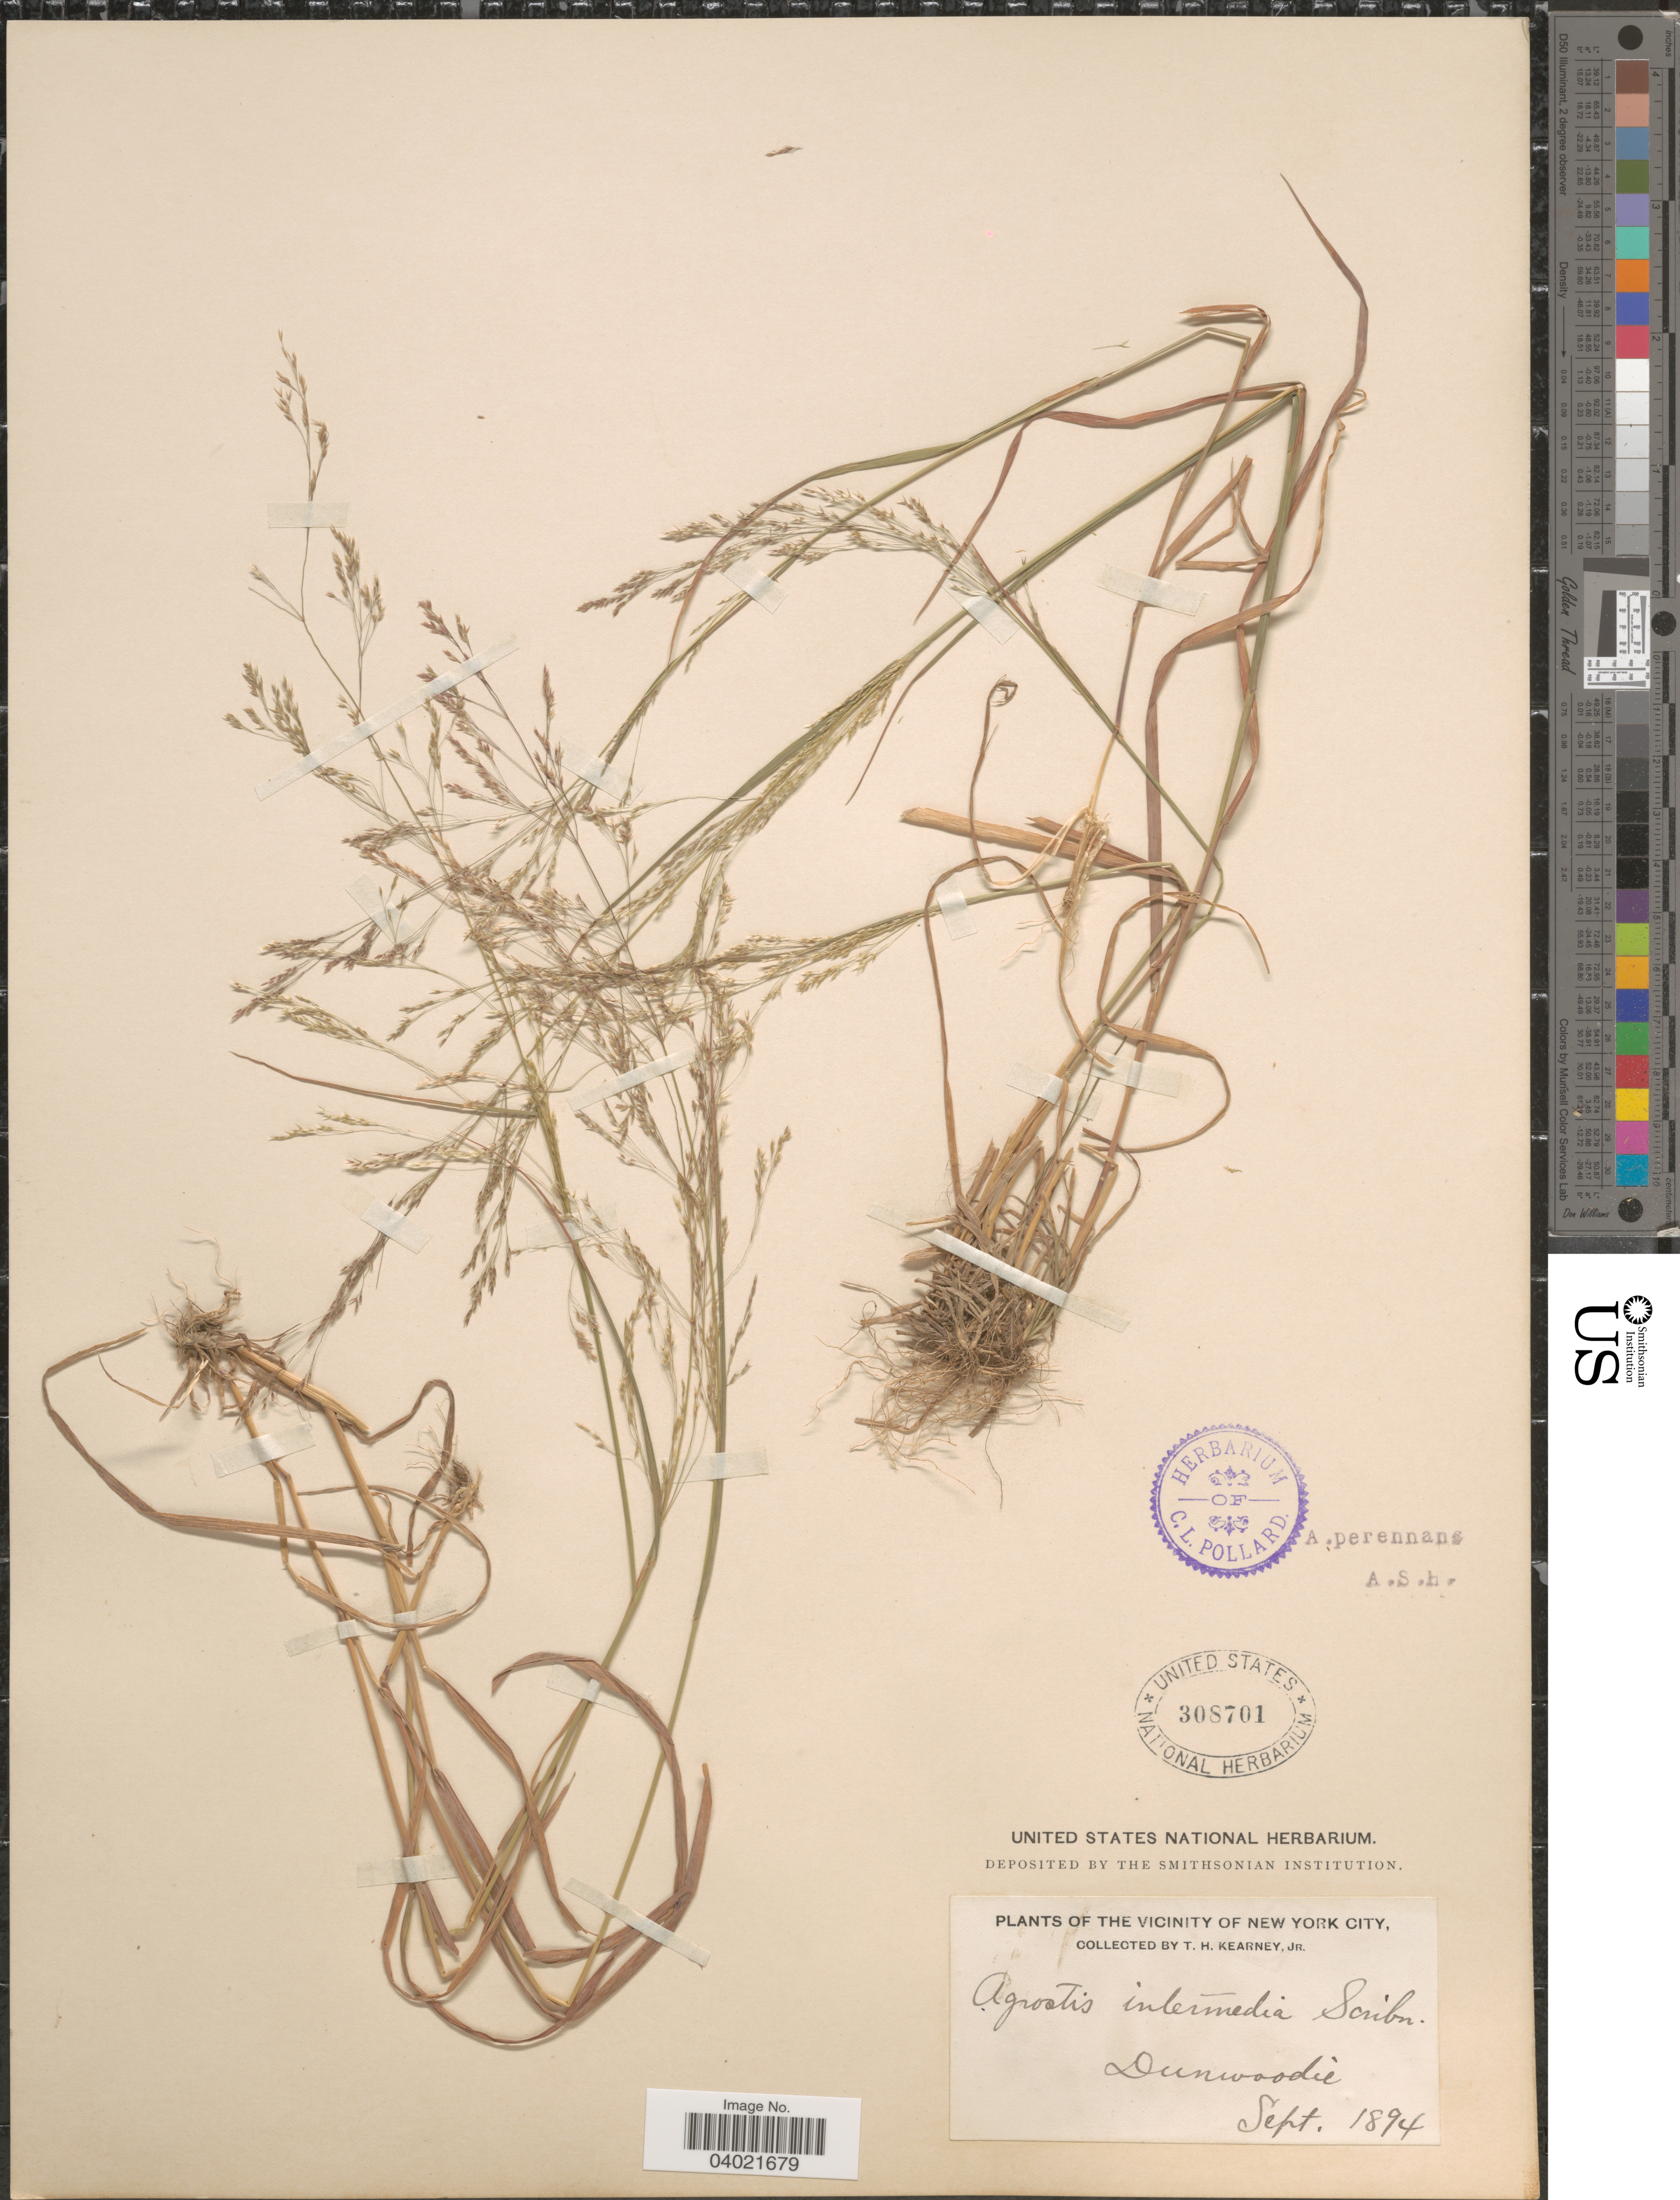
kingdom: Plantae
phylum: Tracheophyta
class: Liliopsida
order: Poales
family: Poaceae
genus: Agrostis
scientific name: Agrostis perennans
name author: (Walter) Tuck.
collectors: T. H. Kearney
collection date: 1894-09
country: United States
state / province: New York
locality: Vicinity of New York City. Dunwoodie.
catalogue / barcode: US 308701